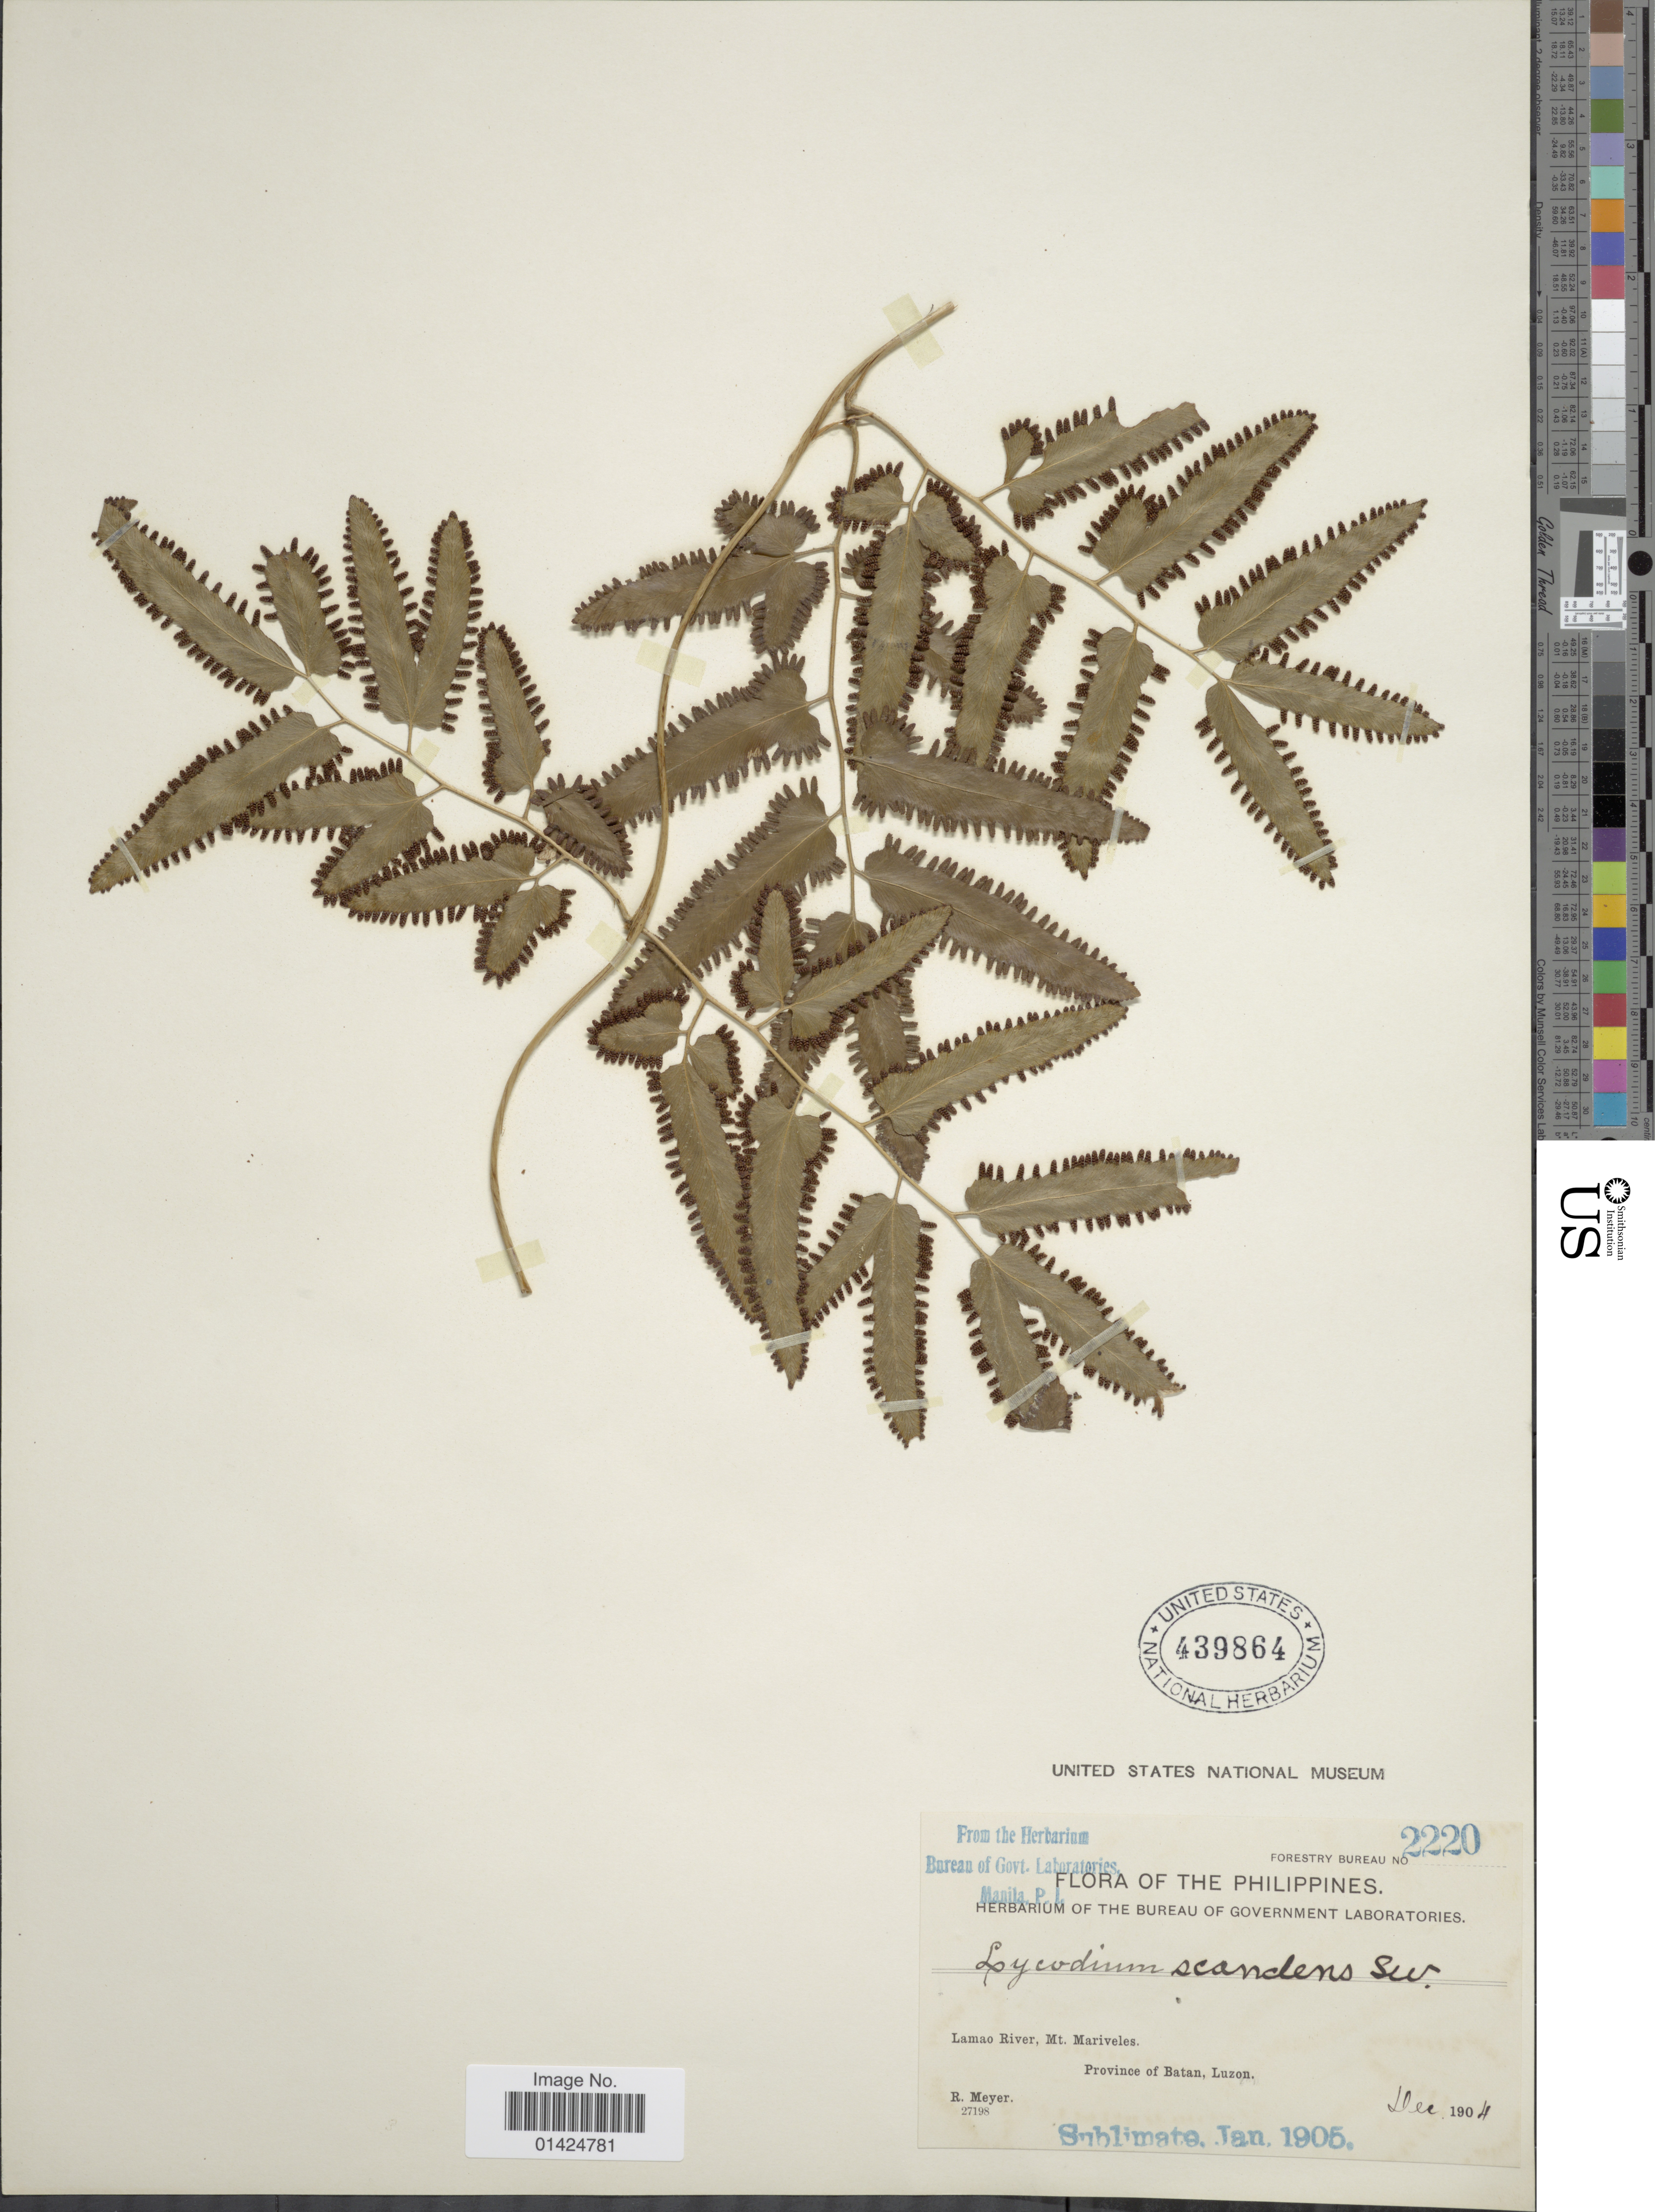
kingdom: Plantae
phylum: Tracheophyta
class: Polypodiopsida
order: Schizaeales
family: Lygodiaceae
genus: Lygodium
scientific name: Lygodium flexuosum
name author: Sw.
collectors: R. Meyer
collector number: Forestry Bureau 2220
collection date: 1904-12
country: Philippines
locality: Lamao River,Mt. Mariveles, Province of Batan,Luzon.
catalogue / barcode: US 439864